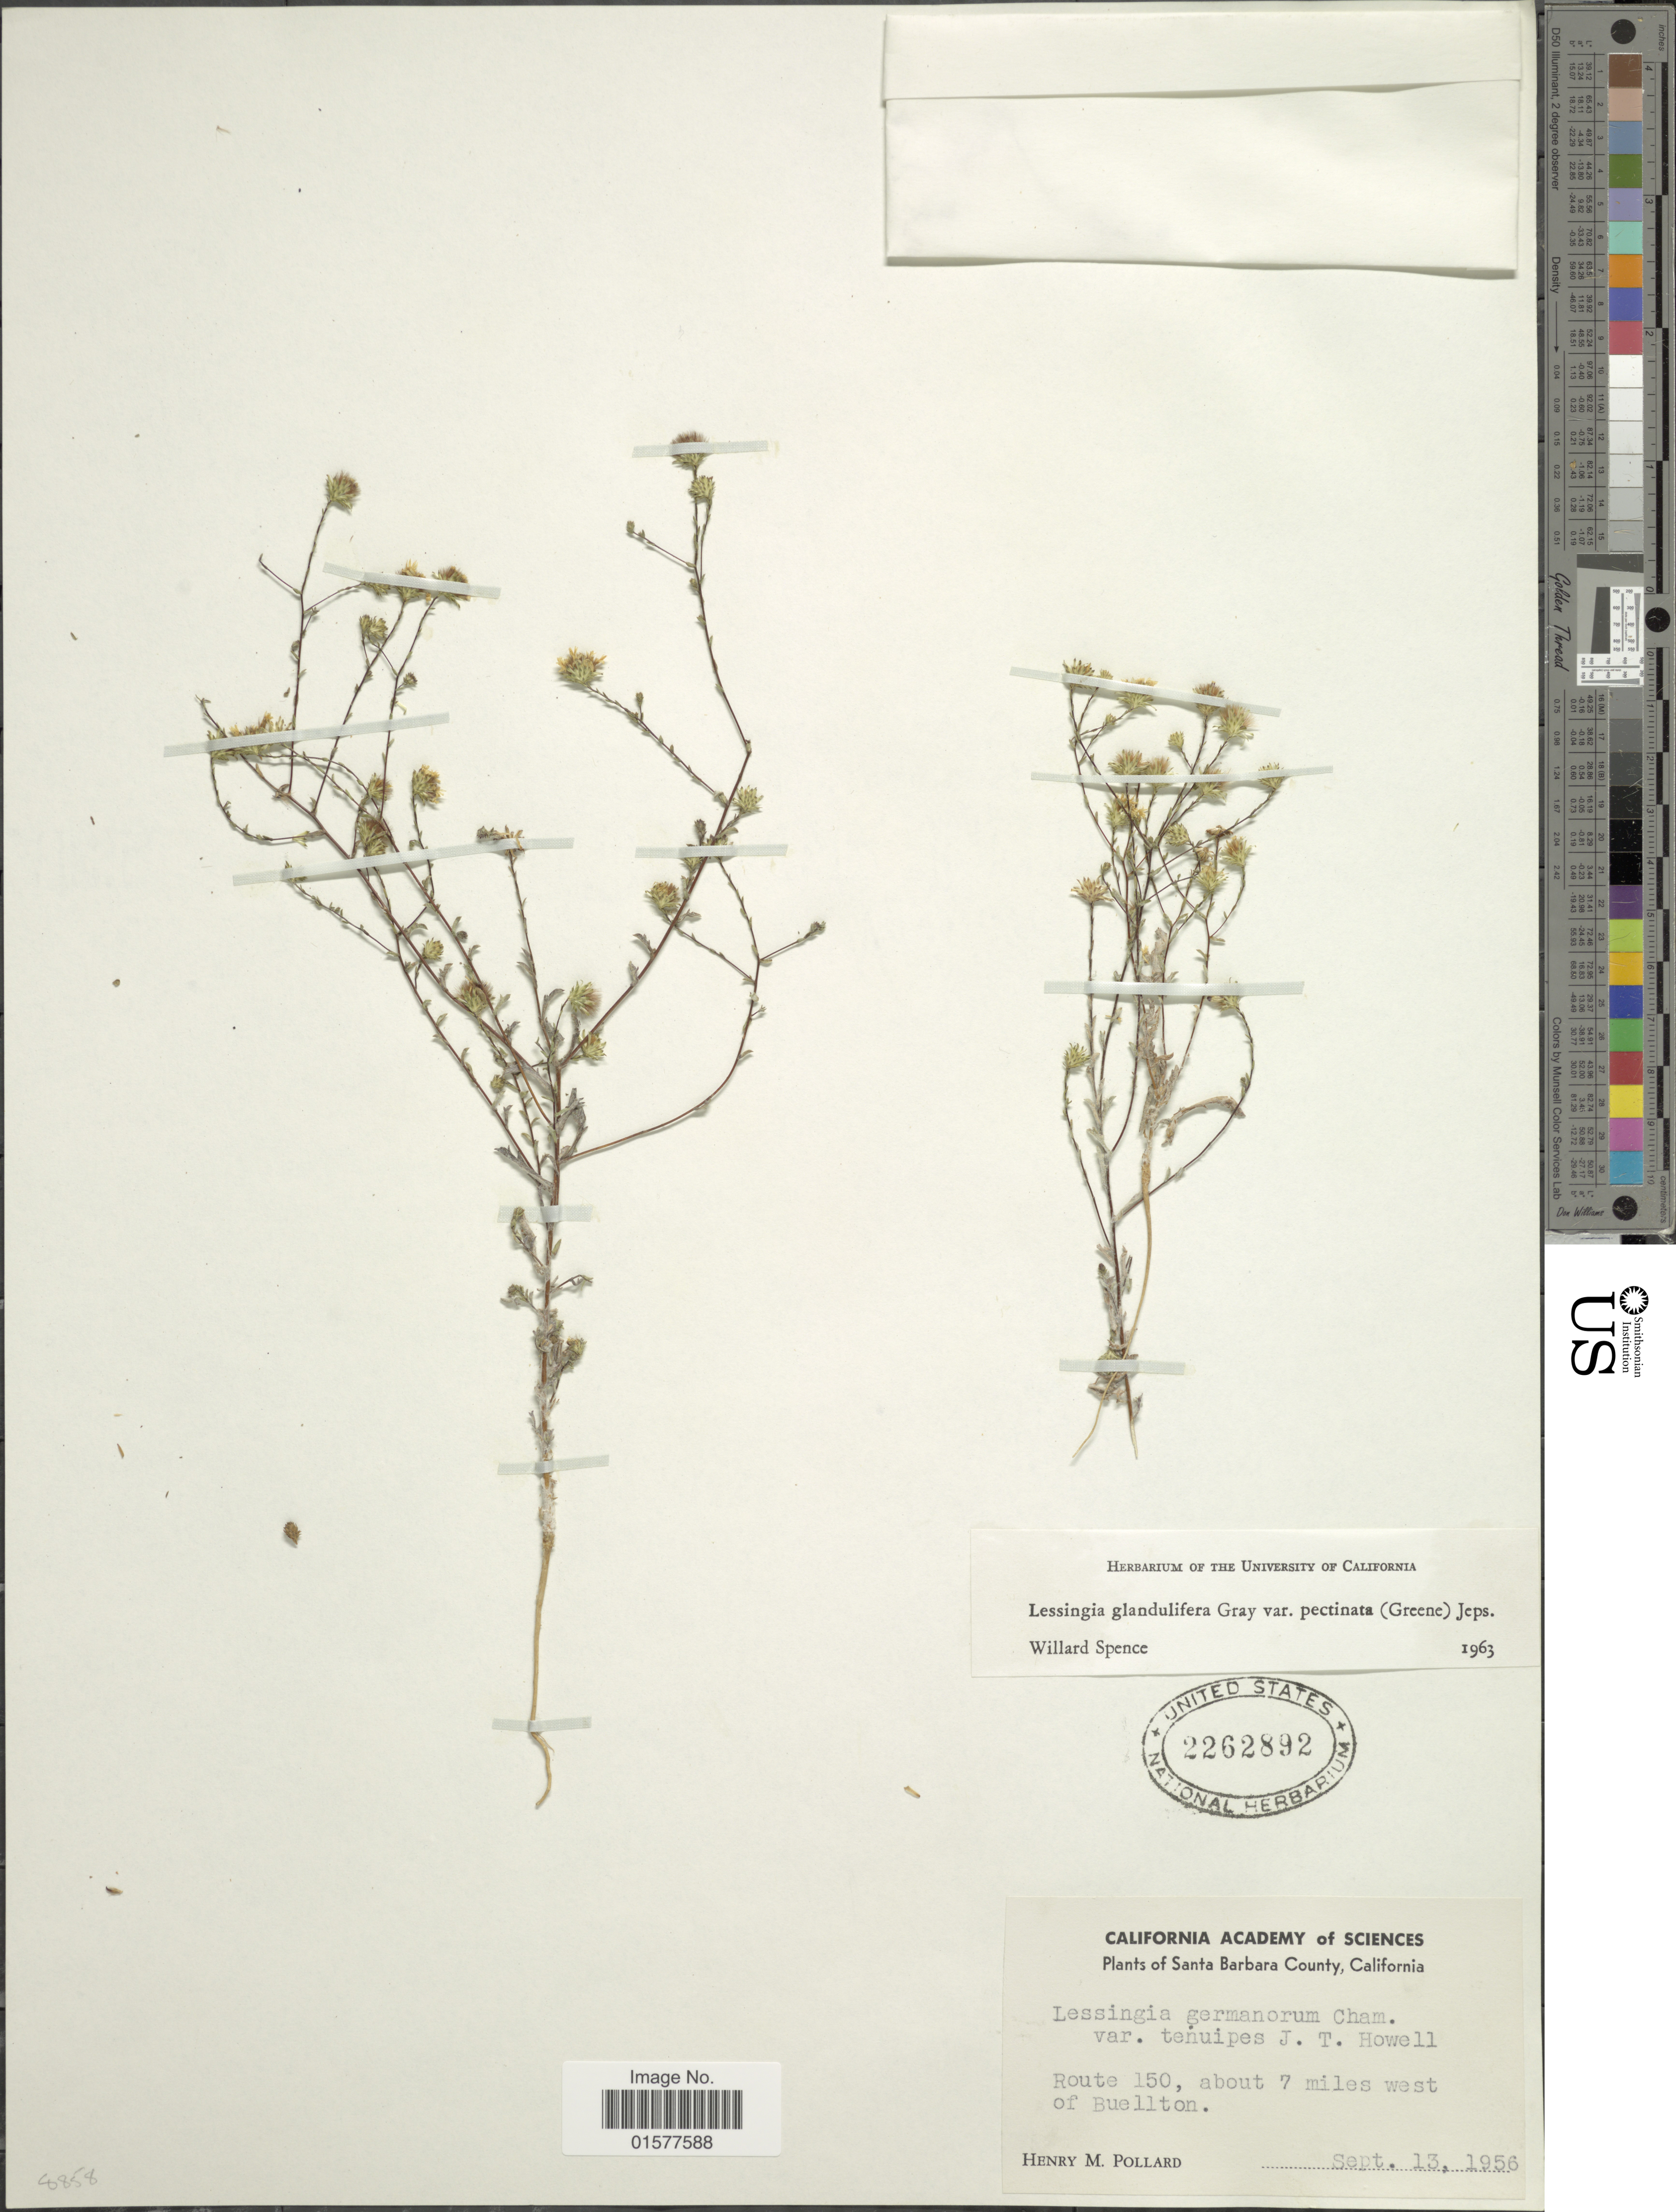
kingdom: Plantae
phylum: Tracheophyta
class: Magnoliopsida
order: Asterales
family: Asteraceae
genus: Lessingia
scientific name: Lessingia glandulifera var. pectinata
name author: A. Gray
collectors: H. M. Pollard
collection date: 1956-09-13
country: United States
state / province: California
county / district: Santa Barbara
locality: Santa Barbara County, Route 150, about 7 miles west of Buellton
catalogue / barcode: US 2262892